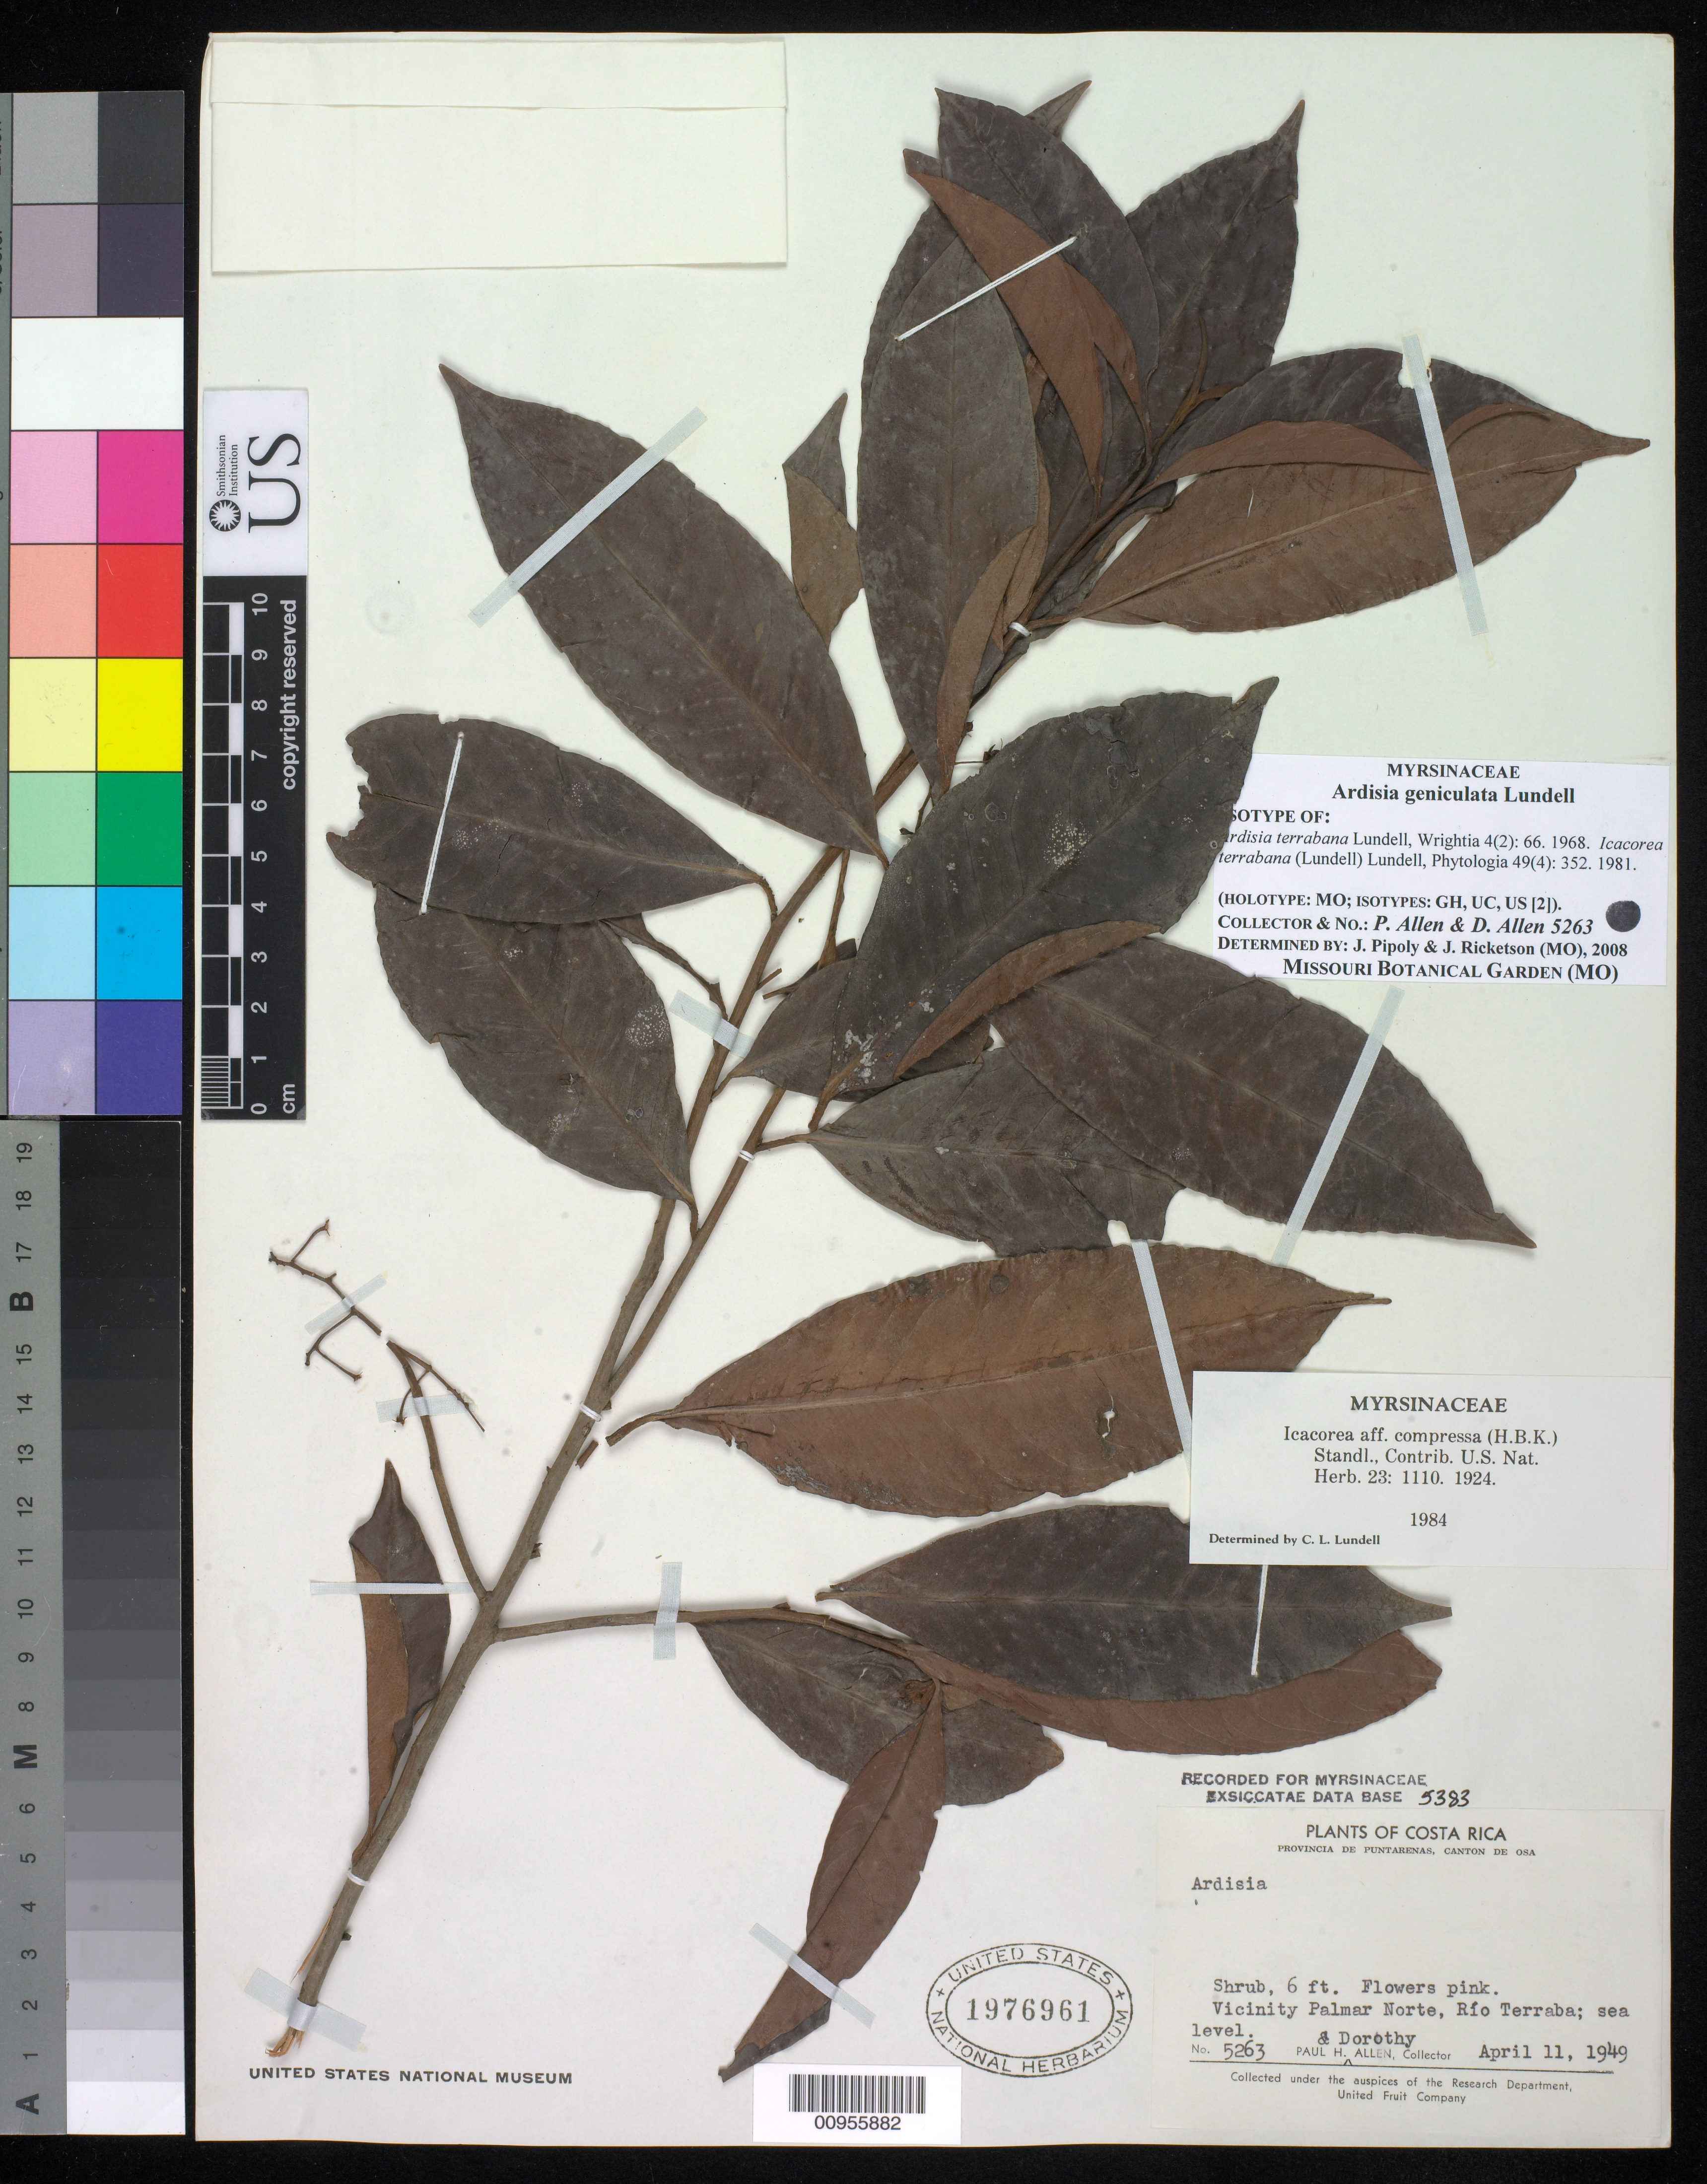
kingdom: Plantae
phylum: Tracheophyta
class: Magnoliopsida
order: Ericales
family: Primulaceae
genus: Ardisia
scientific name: Ardisia terrabana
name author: Lundell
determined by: Pipoly, J. J.; Ricketson, J. M.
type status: Isotype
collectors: P. H. Allen & D. Allen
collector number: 5263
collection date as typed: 11 Apr 1949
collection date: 1949-04-11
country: Costa Rica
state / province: Puntarenas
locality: Provincia de Puntarenas, Canton de Osa. Vicinity Palmar Norte, Río Terraba; sea level.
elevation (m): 0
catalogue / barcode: US 1976961